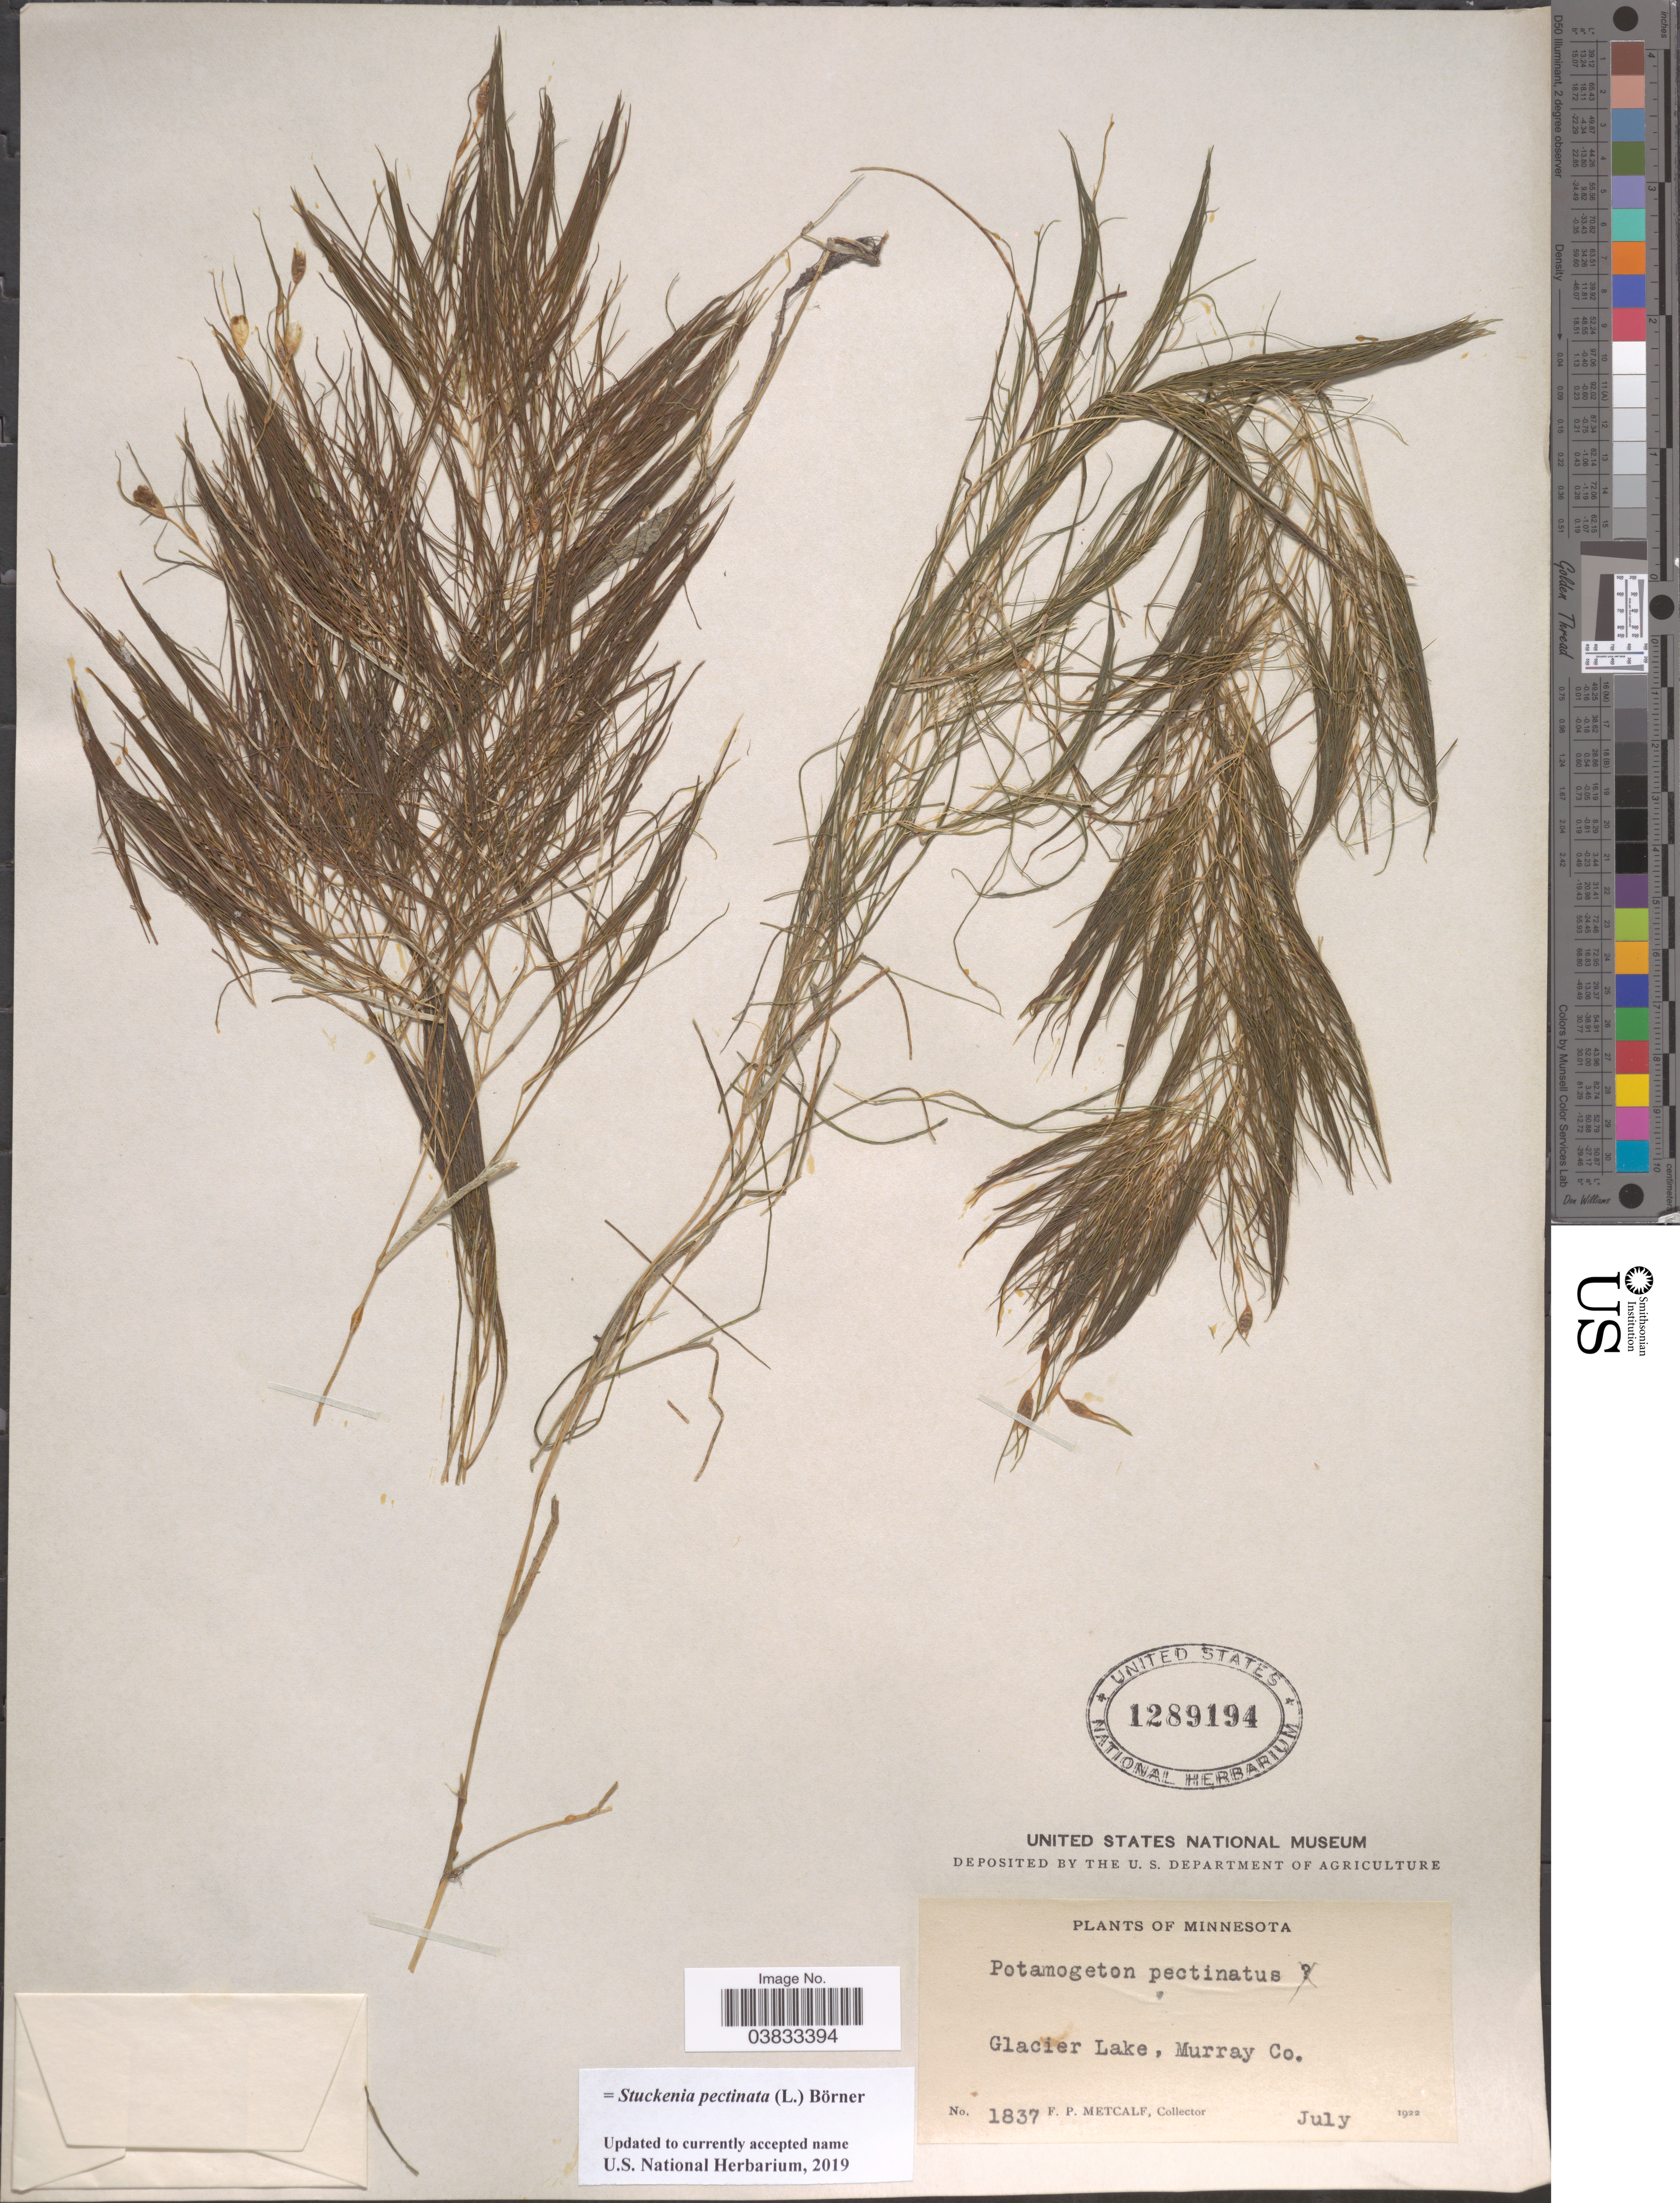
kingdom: Plantae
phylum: Tracheophyta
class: Liliopsida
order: Alismatales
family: Potamogetonaceae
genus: Stuckenia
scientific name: Stuckenia pectinata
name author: (L.) Börner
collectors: F. Metcalf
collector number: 1837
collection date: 1922-07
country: United States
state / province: Minnesota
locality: Glacier Lake, Murray Co.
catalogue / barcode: US 1289194